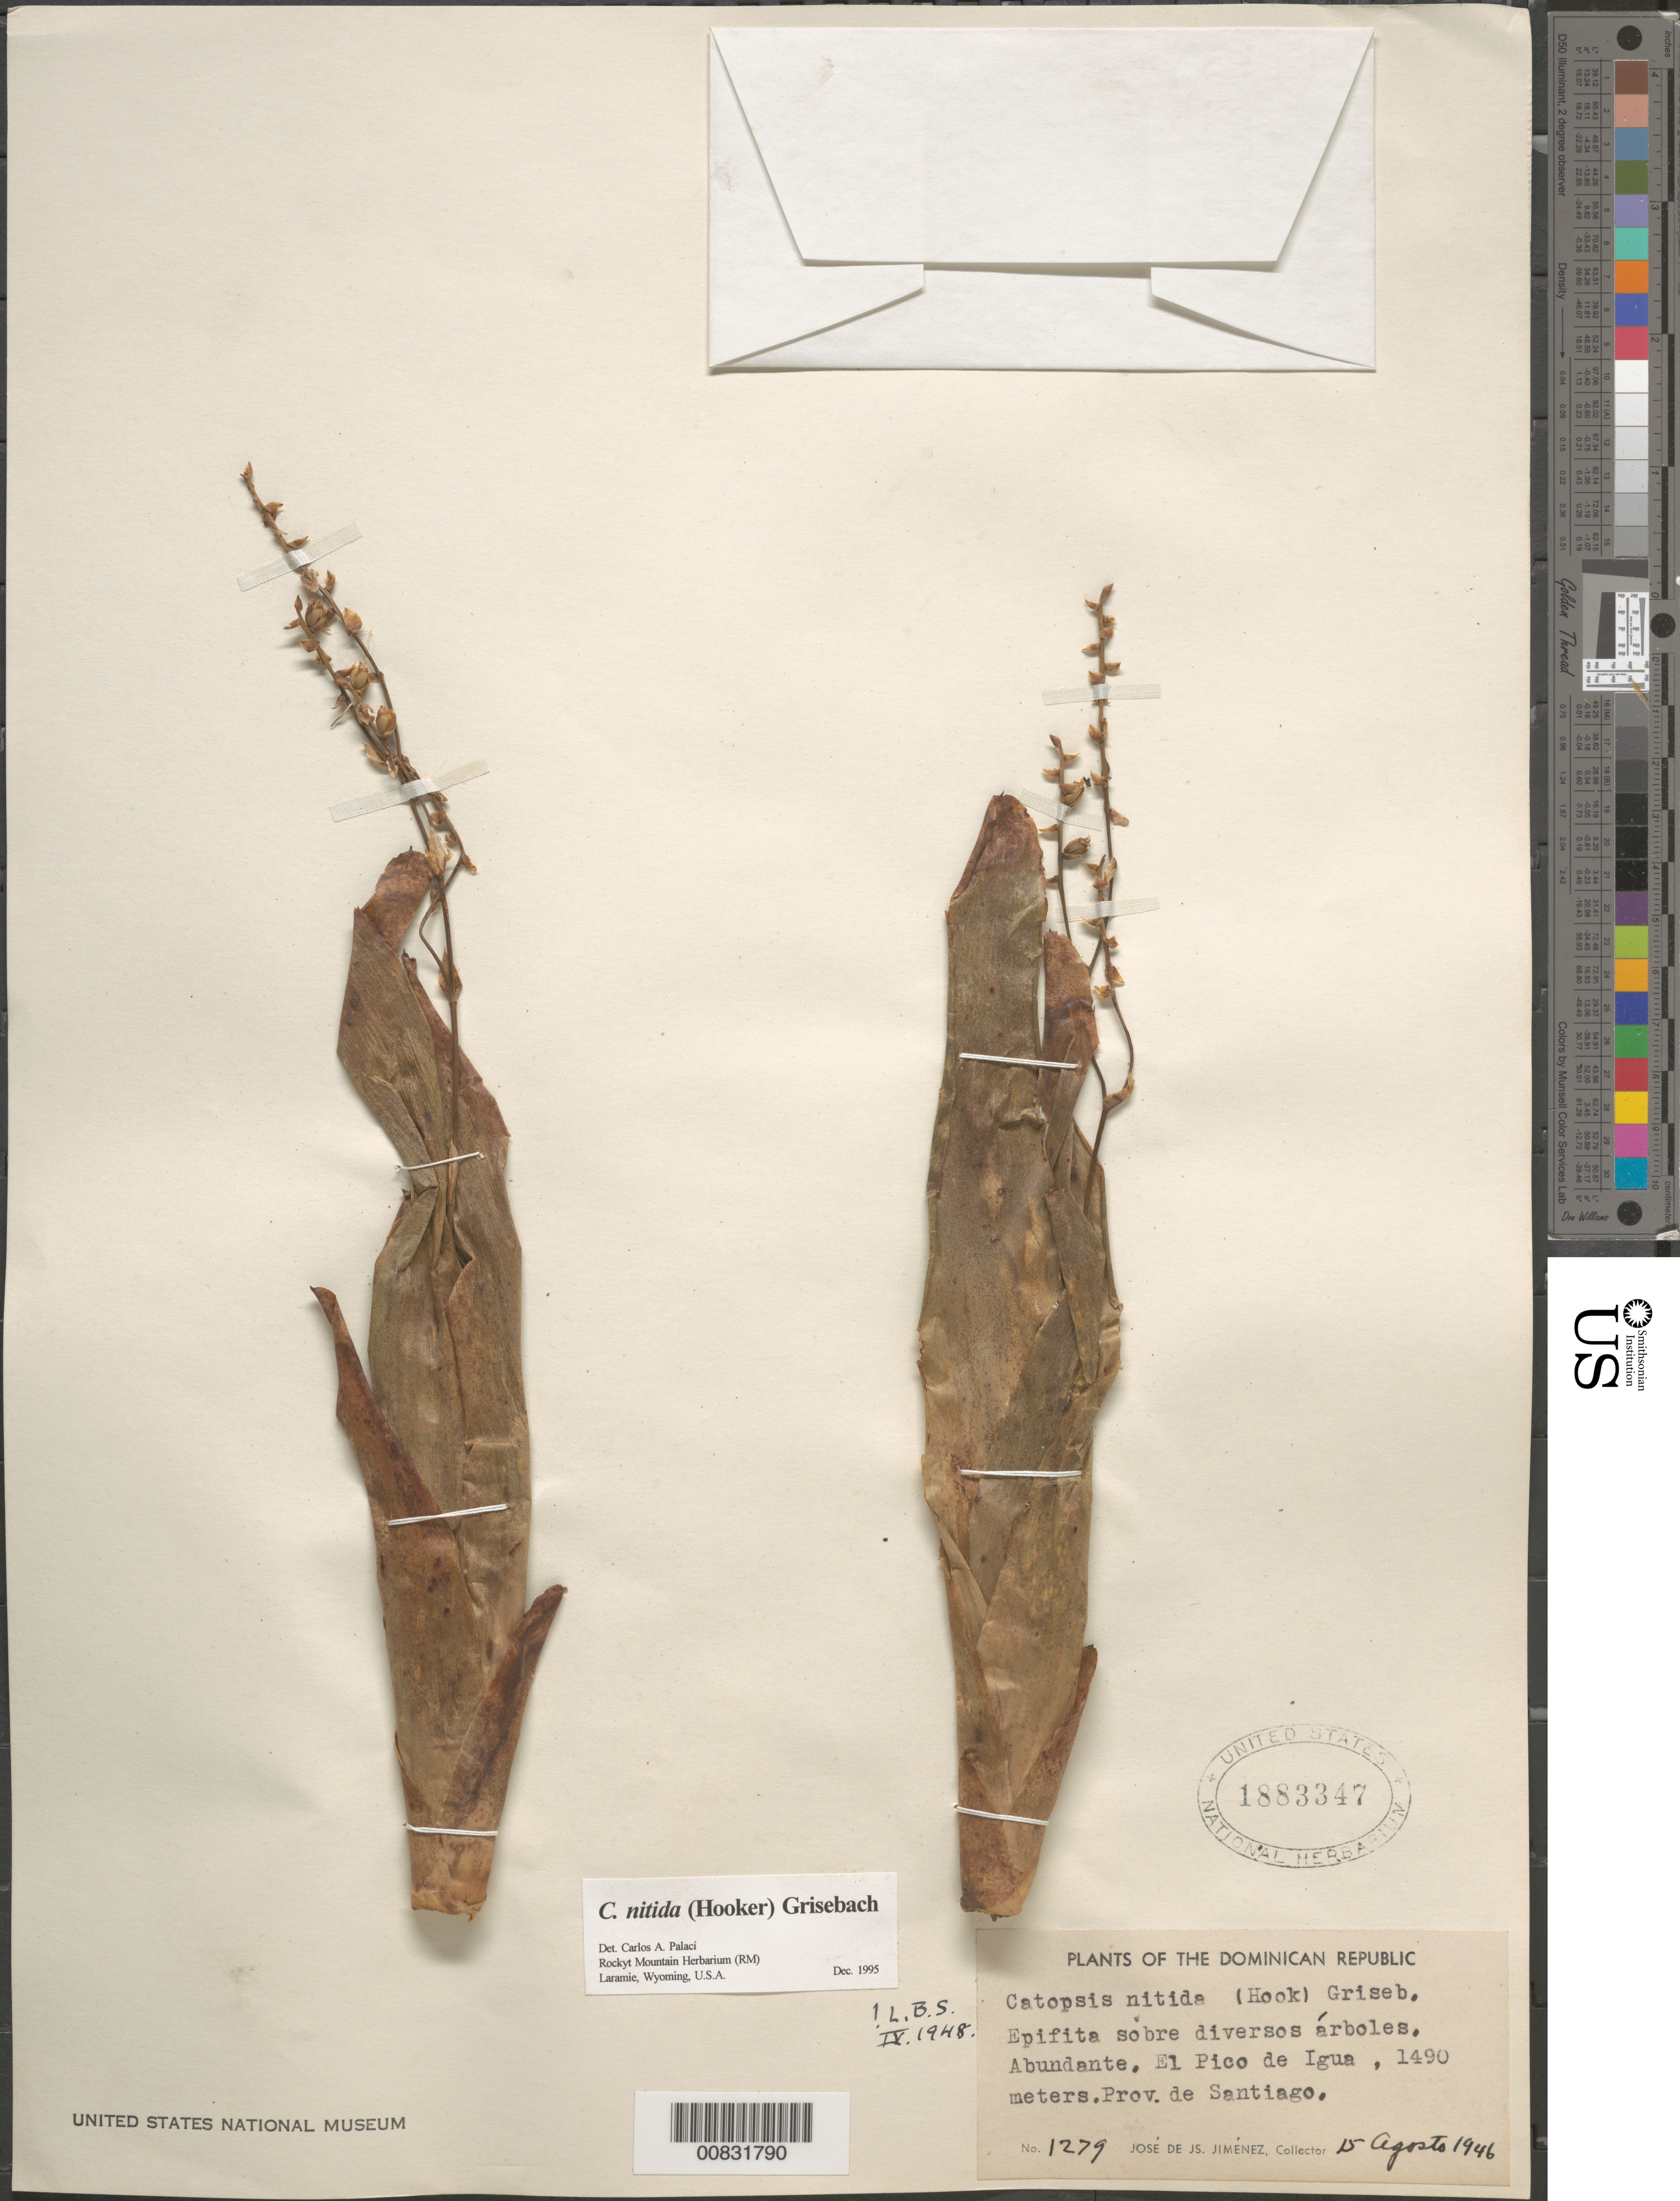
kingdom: Plantae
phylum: Tracheophyta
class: Liliopsida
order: Poales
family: Bromeliaceae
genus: Catopsis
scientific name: Catopsis nitida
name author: (Hook.) Griseb.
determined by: Palací, C. A., (RM), University of Wyoming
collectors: J. J. Jiménez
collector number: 1279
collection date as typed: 15 Aug 1946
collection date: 1946-08-15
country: Dominican Republic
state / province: Santiago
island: Hispaniola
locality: El Pico de Igua.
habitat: Sobre diversos árboles.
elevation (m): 1490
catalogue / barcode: US 1883347